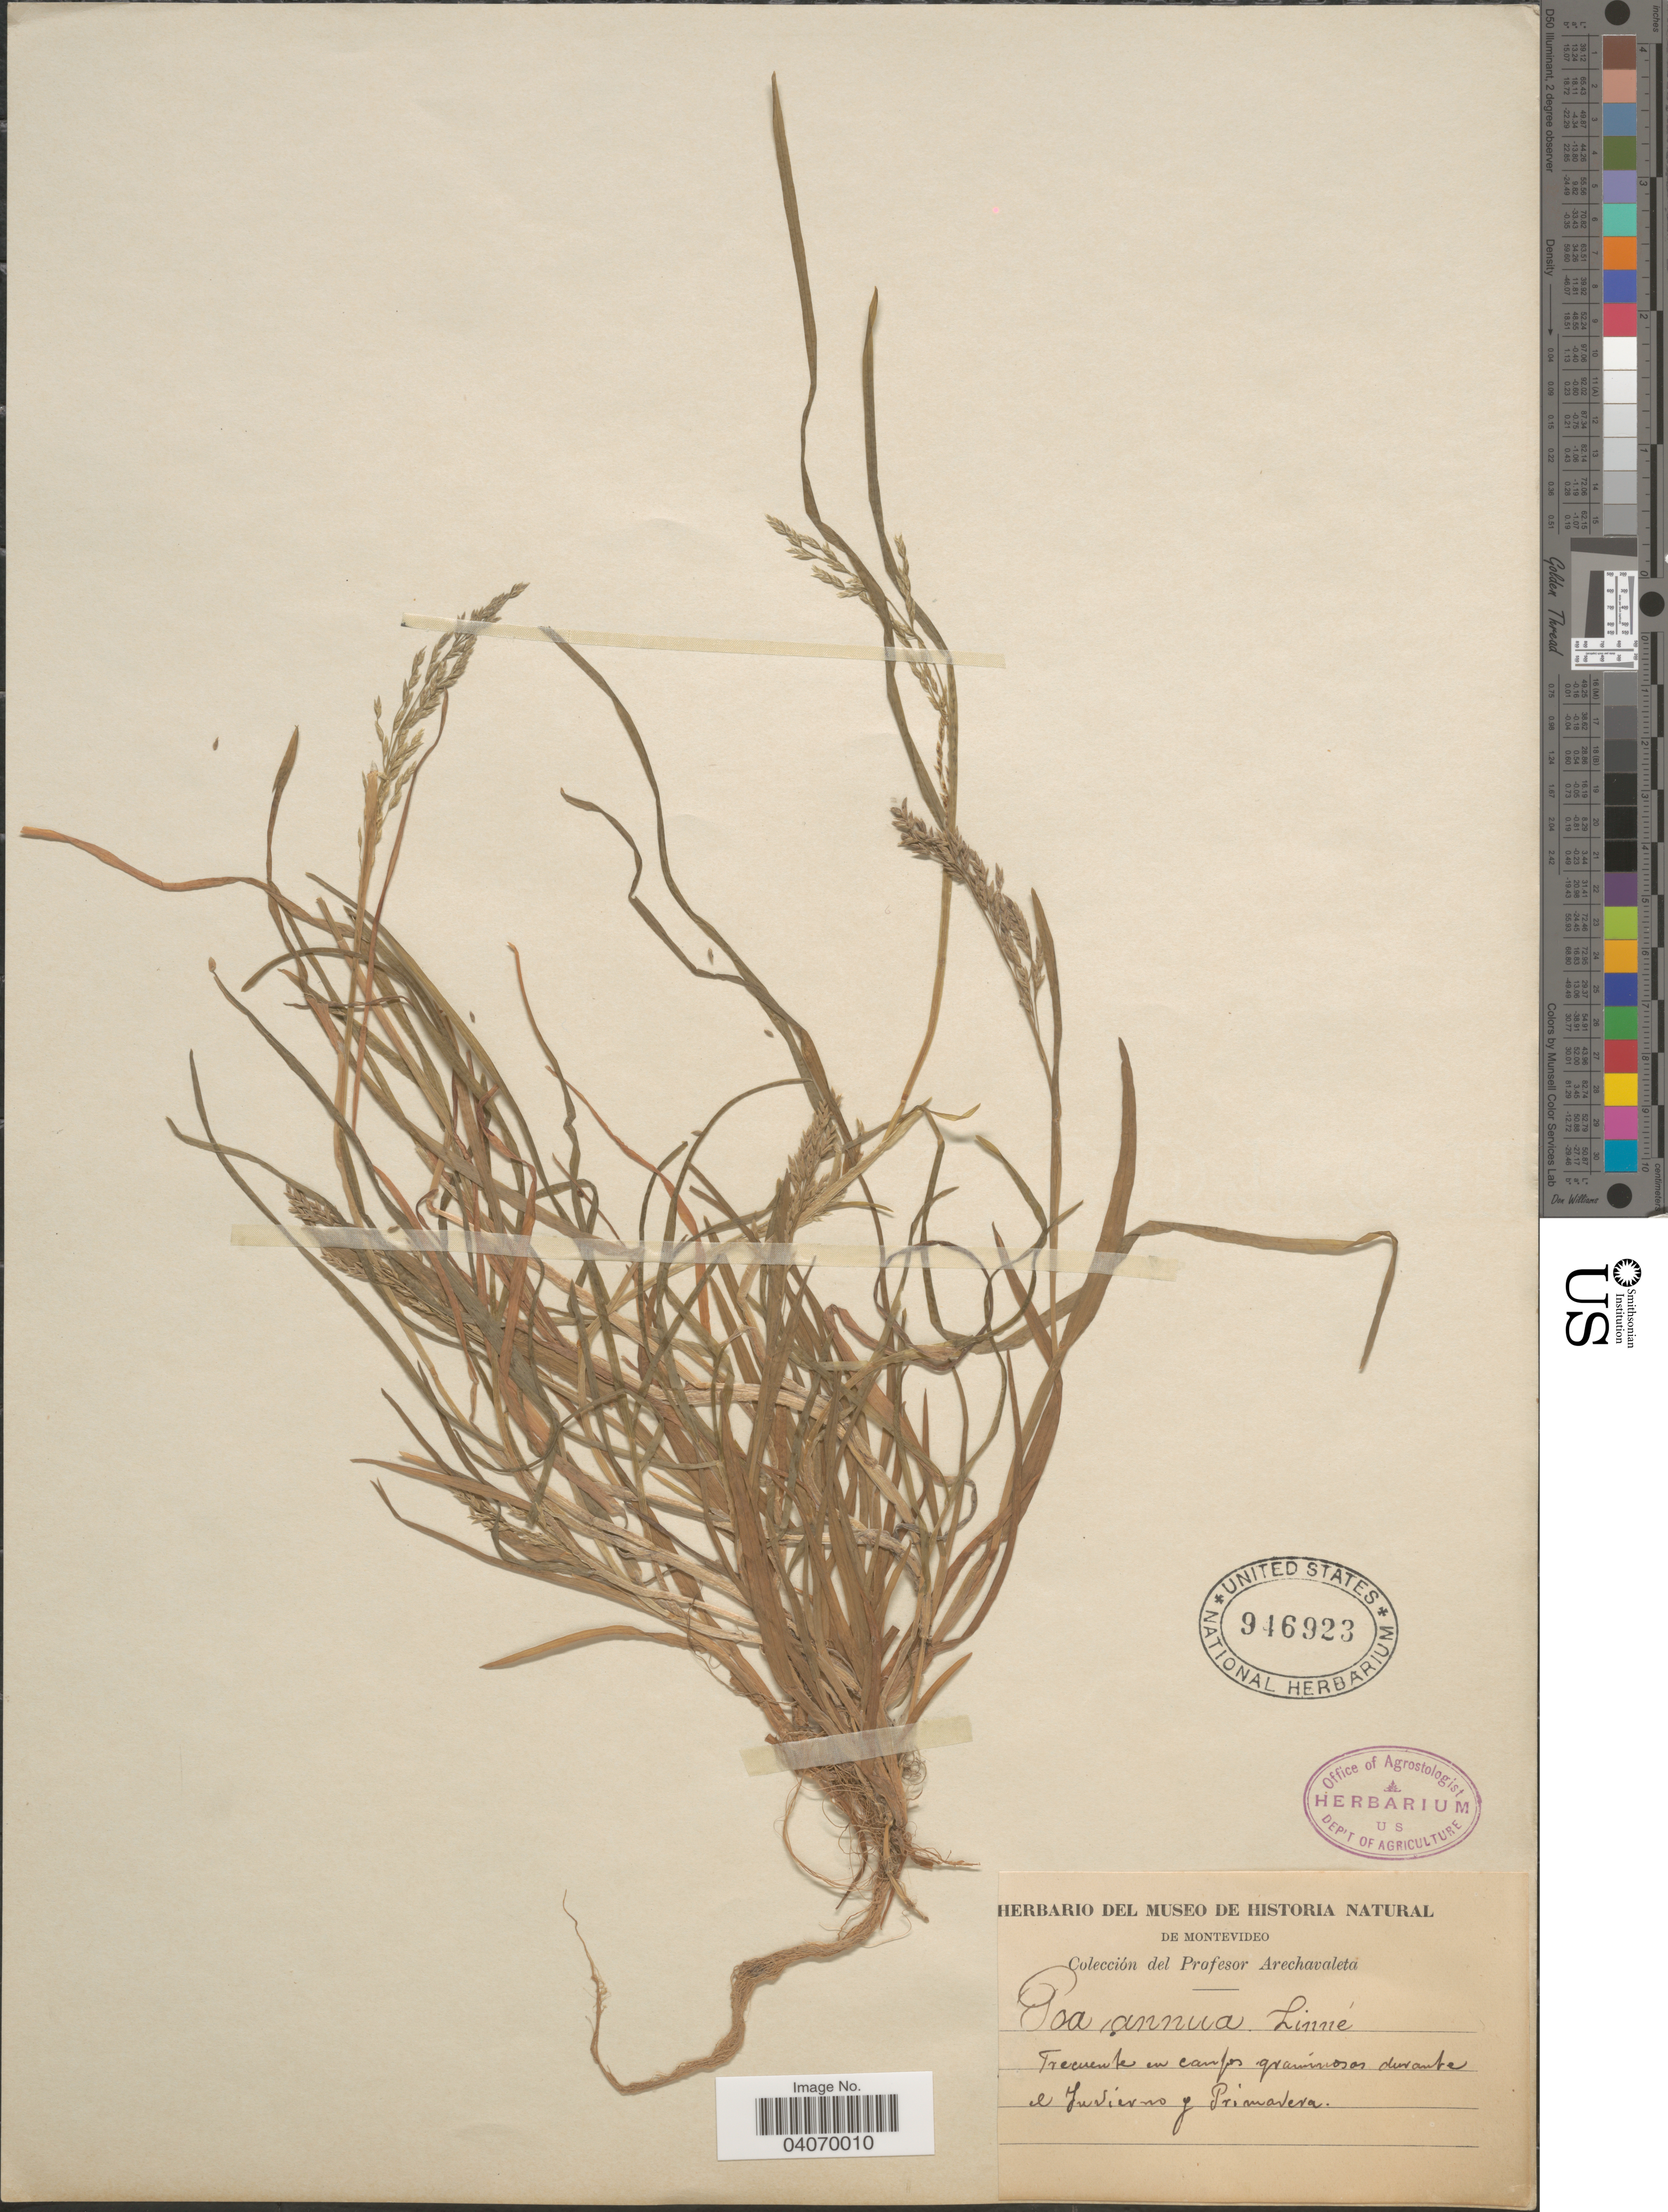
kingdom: Plantae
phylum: Tracheophyta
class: Liliopsida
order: Poales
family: Poaceae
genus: Poa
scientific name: Poa annua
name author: L.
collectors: Arechavaleta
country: Uruguay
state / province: Montevideo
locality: Frecuente en campos graminosos durante el Juvierno y Primavera.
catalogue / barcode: US 946923